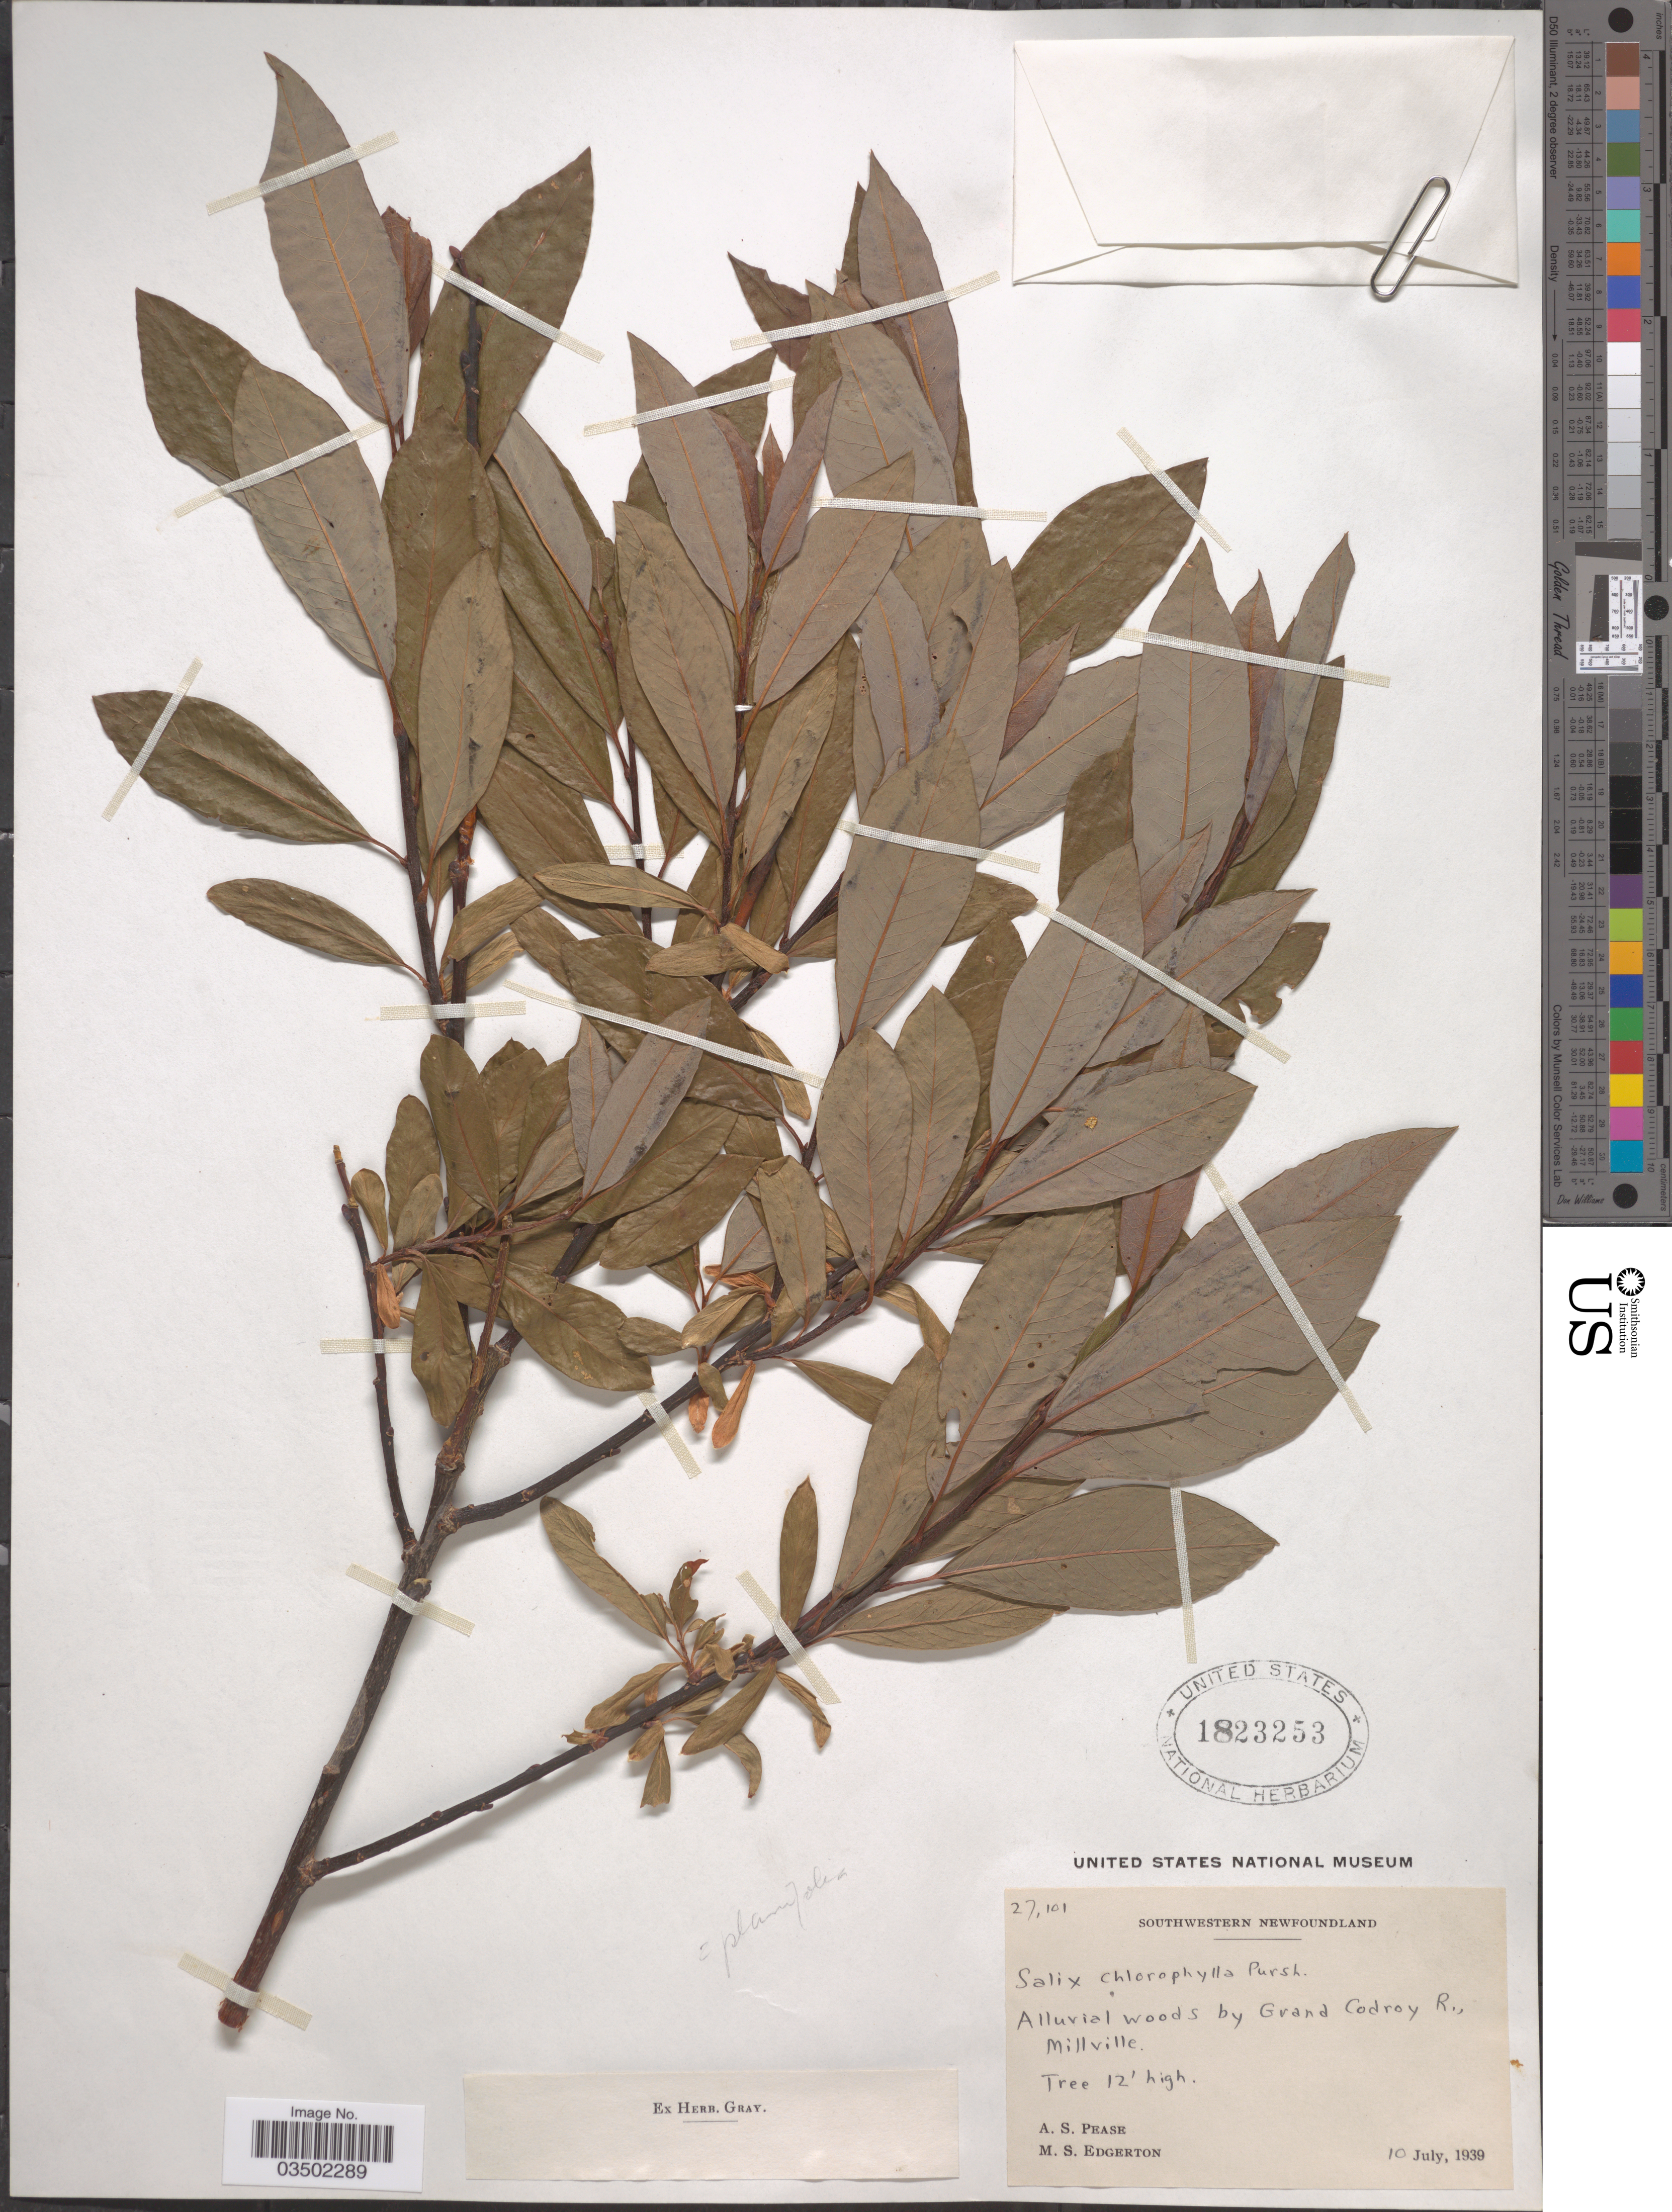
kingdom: Plantae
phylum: Tracheophyta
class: Magnoliopsida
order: Malpighiales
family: Salicaceae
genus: Salix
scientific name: Salix planifolia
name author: Pursh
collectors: A. S. Pease & M. Edgerton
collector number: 27101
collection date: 1939-07-10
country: Canada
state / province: Newfoundland and Labrador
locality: Southwestern Newfoundland. Alluvial Woods by Grand Codroy R., Millville.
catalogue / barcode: US 1823253